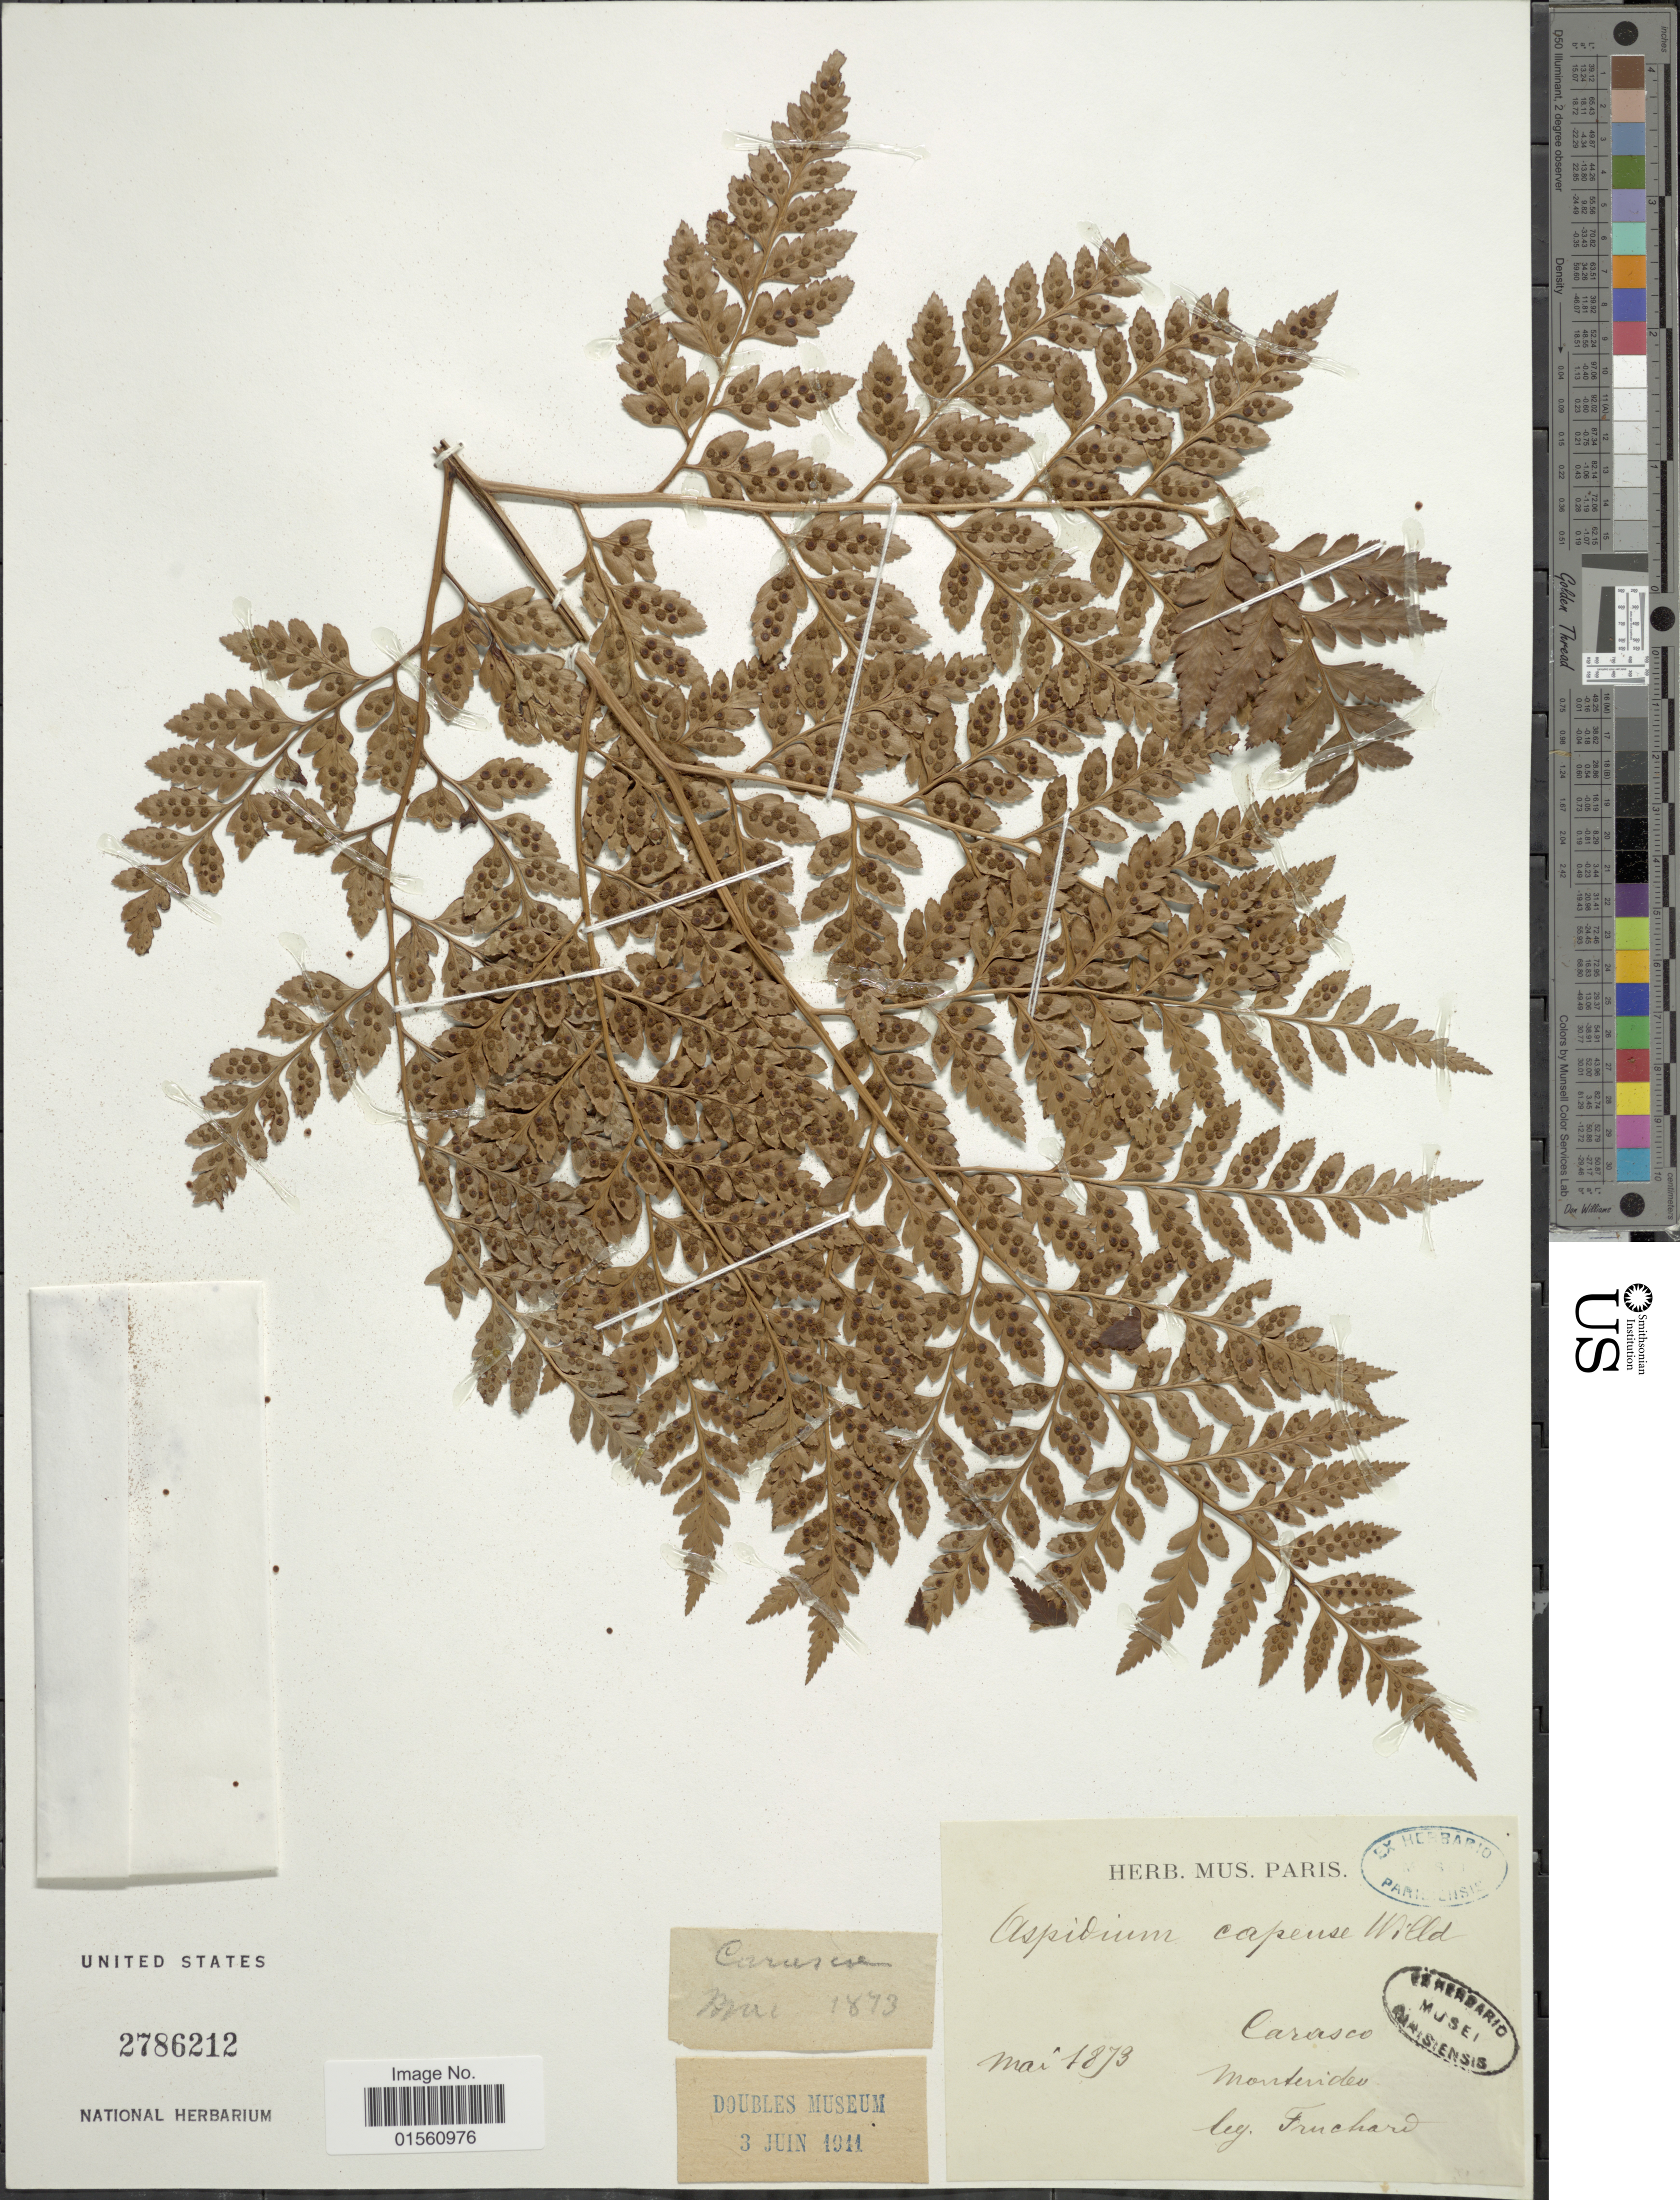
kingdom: Plantae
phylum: Tracheophyta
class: Polypodiopsida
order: Polypodiales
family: Dryopteridaceae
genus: Rumohra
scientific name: Rumohra adiantiformis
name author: (G. Forst.) Ching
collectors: -. Fruchard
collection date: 1873-05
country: Uruguay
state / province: Montevideo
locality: Carusco, Montevideo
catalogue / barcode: US 2786212